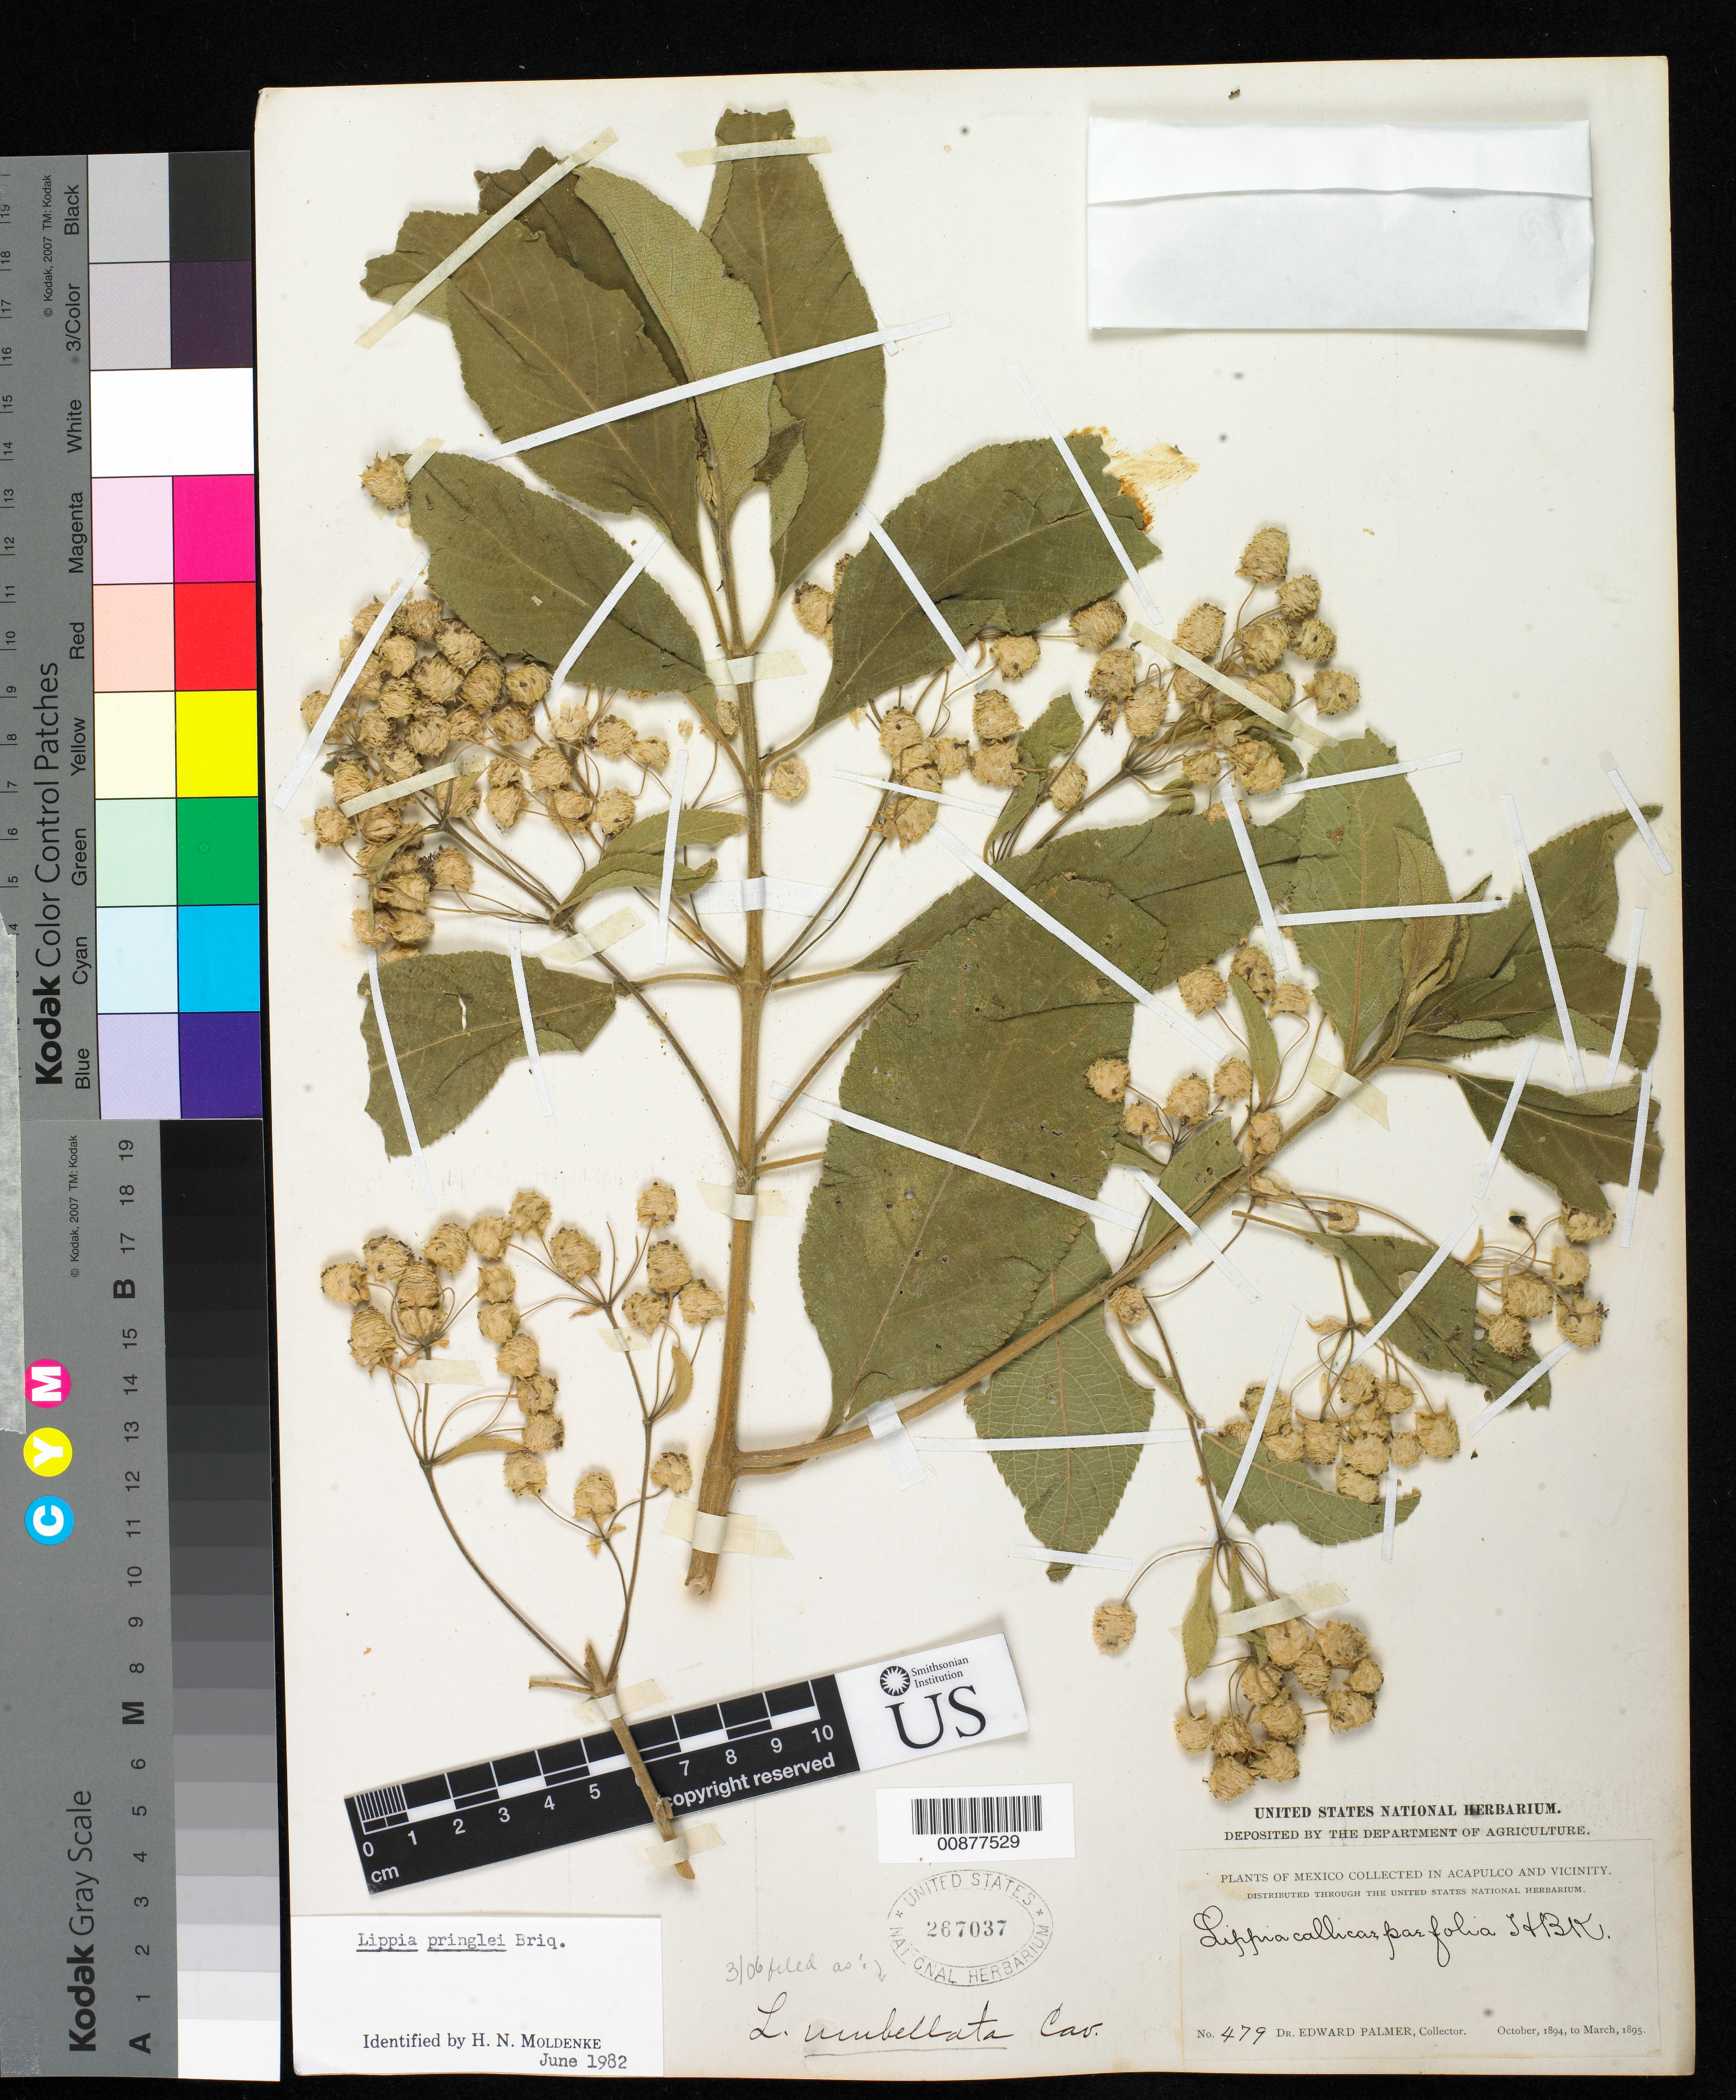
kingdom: Plantae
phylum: Tracheophyta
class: Magnoliopsida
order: Lamiales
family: Verbenaceae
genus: Lippia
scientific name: Lippia umbellata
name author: Cav.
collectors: E. Palmer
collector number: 479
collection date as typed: Oct 1894 to -- Mar 1895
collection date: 1894-10/1895-03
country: Mexico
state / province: Guerrero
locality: Acapulco, Guerrero and vicinity.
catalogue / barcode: US 267037